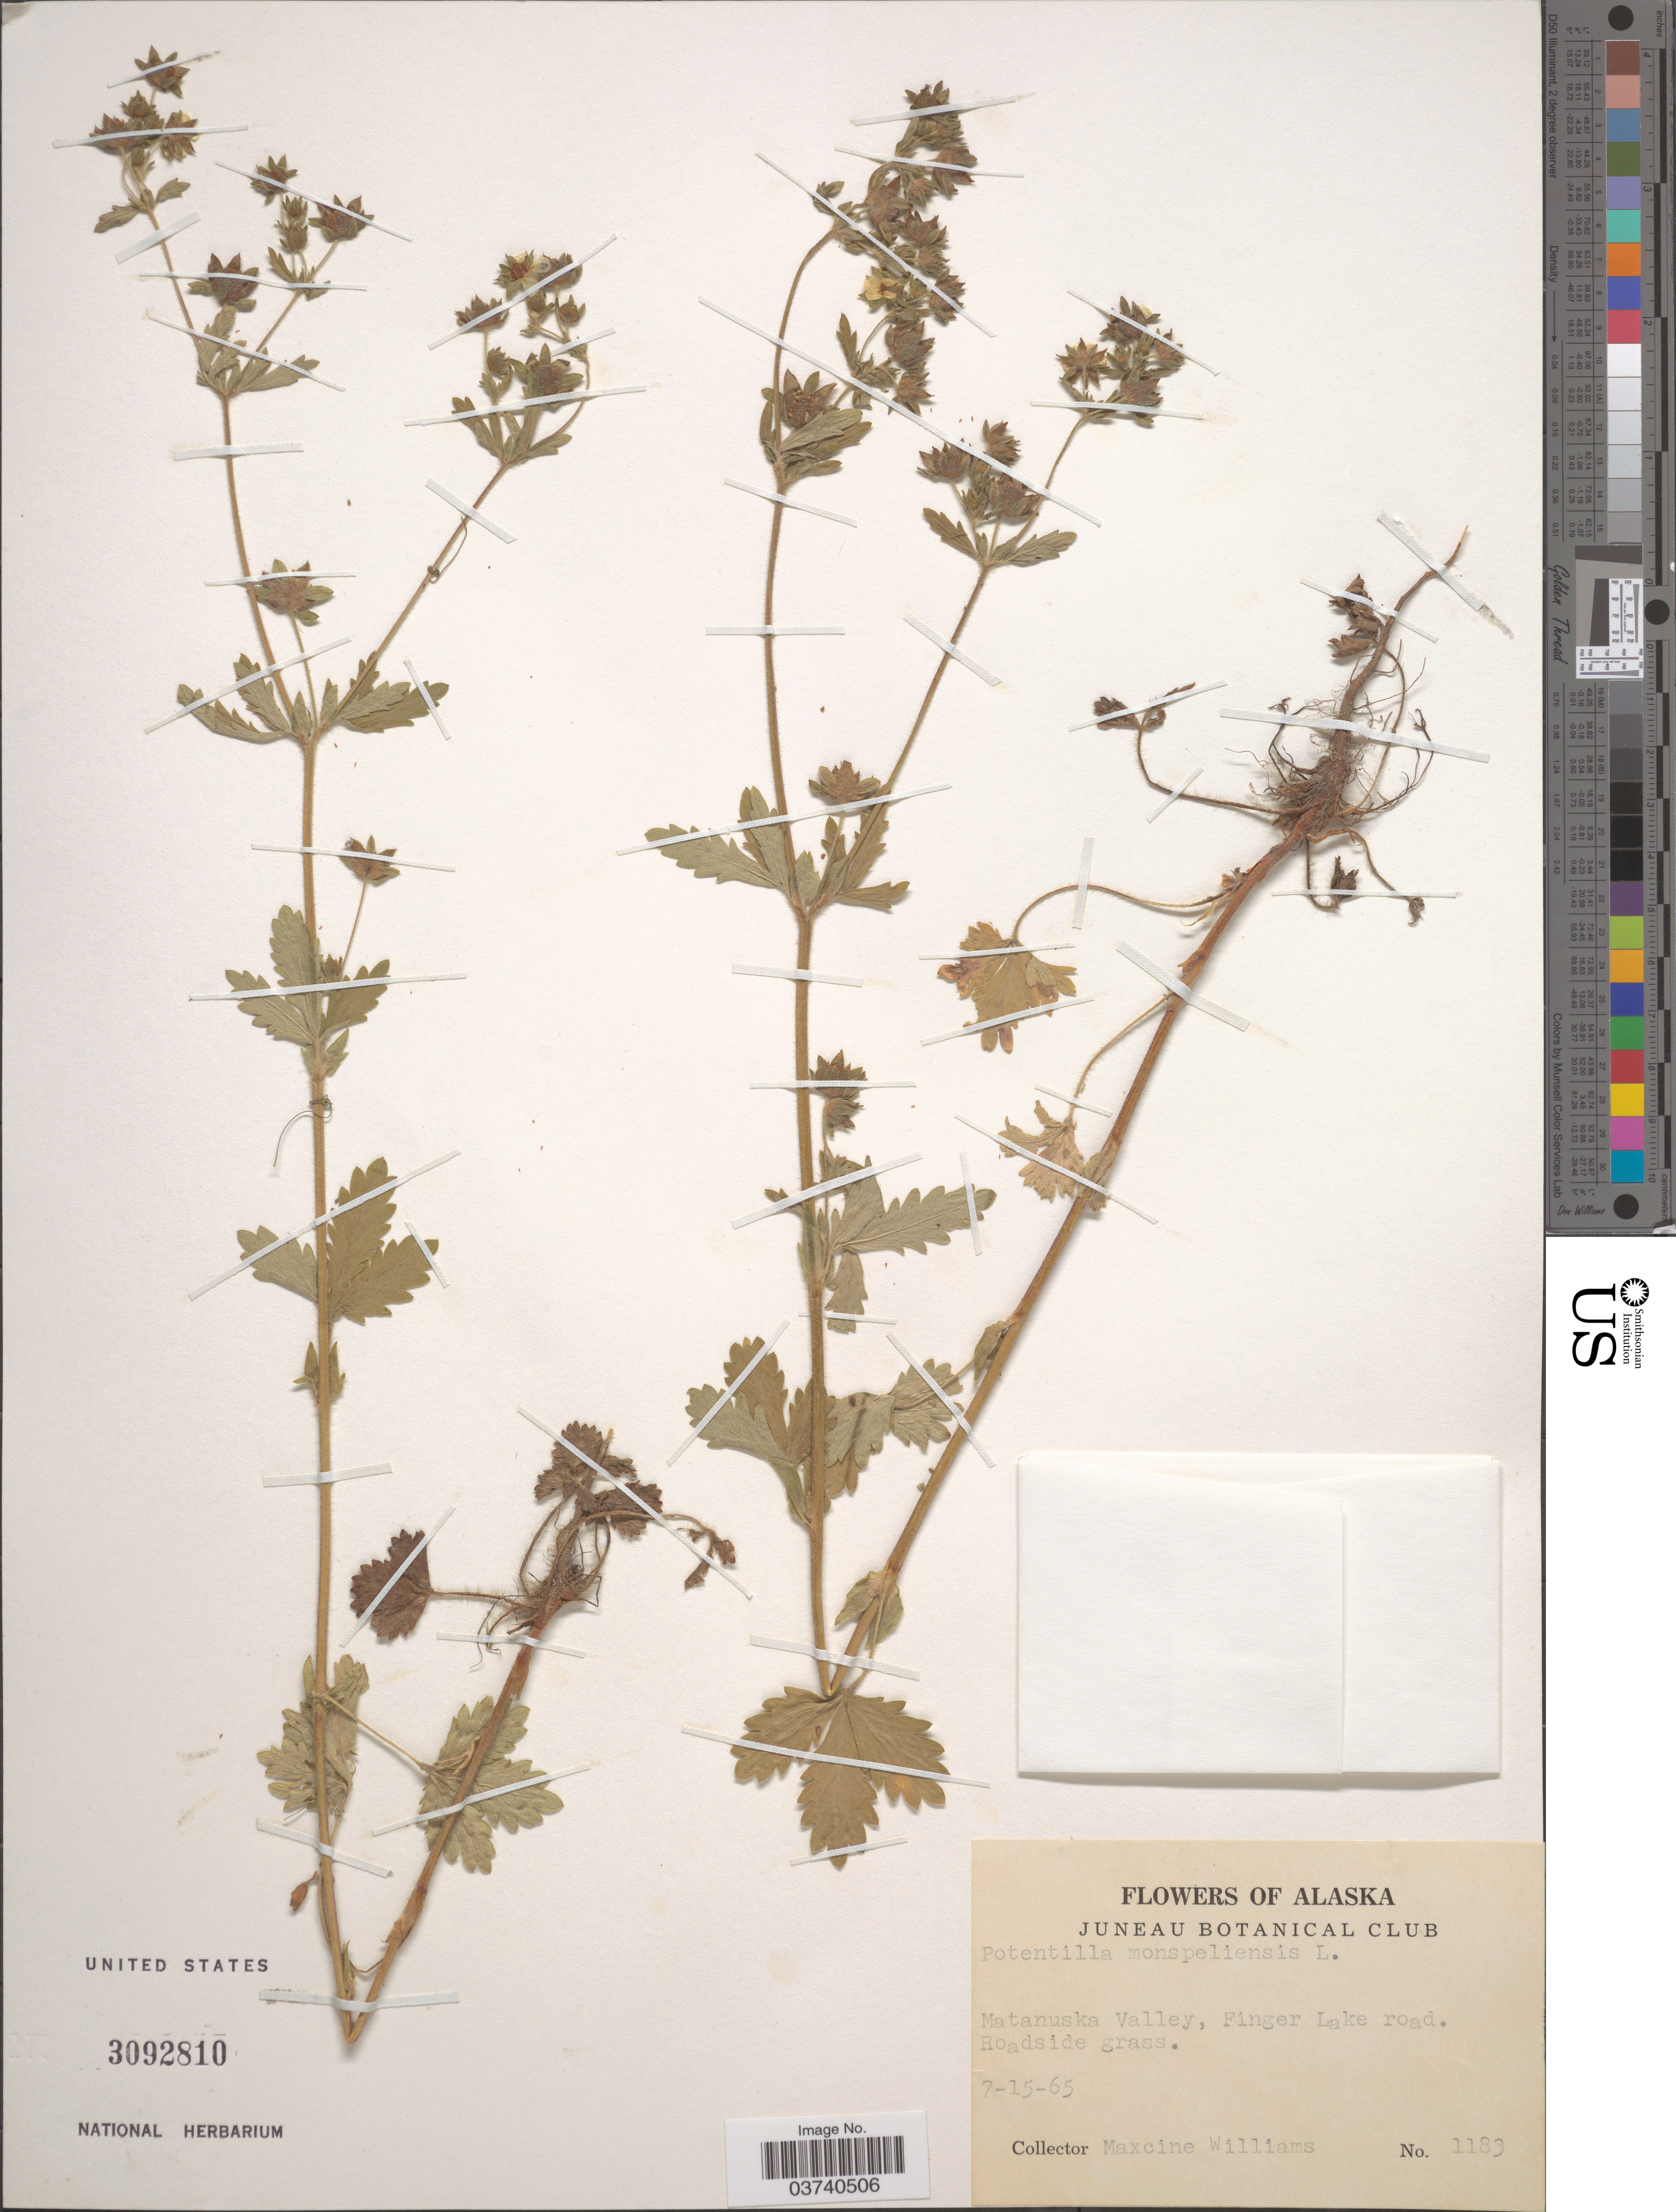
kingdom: Plantae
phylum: Tracheophyta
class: Magnoliopsida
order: Rosales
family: Rosaceae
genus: Potentilla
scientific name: Potentilla norvegica subsp. monspeliensis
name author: (L.) Asch. & Graebn.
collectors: M. Williams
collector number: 1183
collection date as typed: Transcribed d/m/y: 15/7/65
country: United States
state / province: Alaska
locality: Matanuska Valley, Finger Lake road.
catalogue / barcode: US 3092810